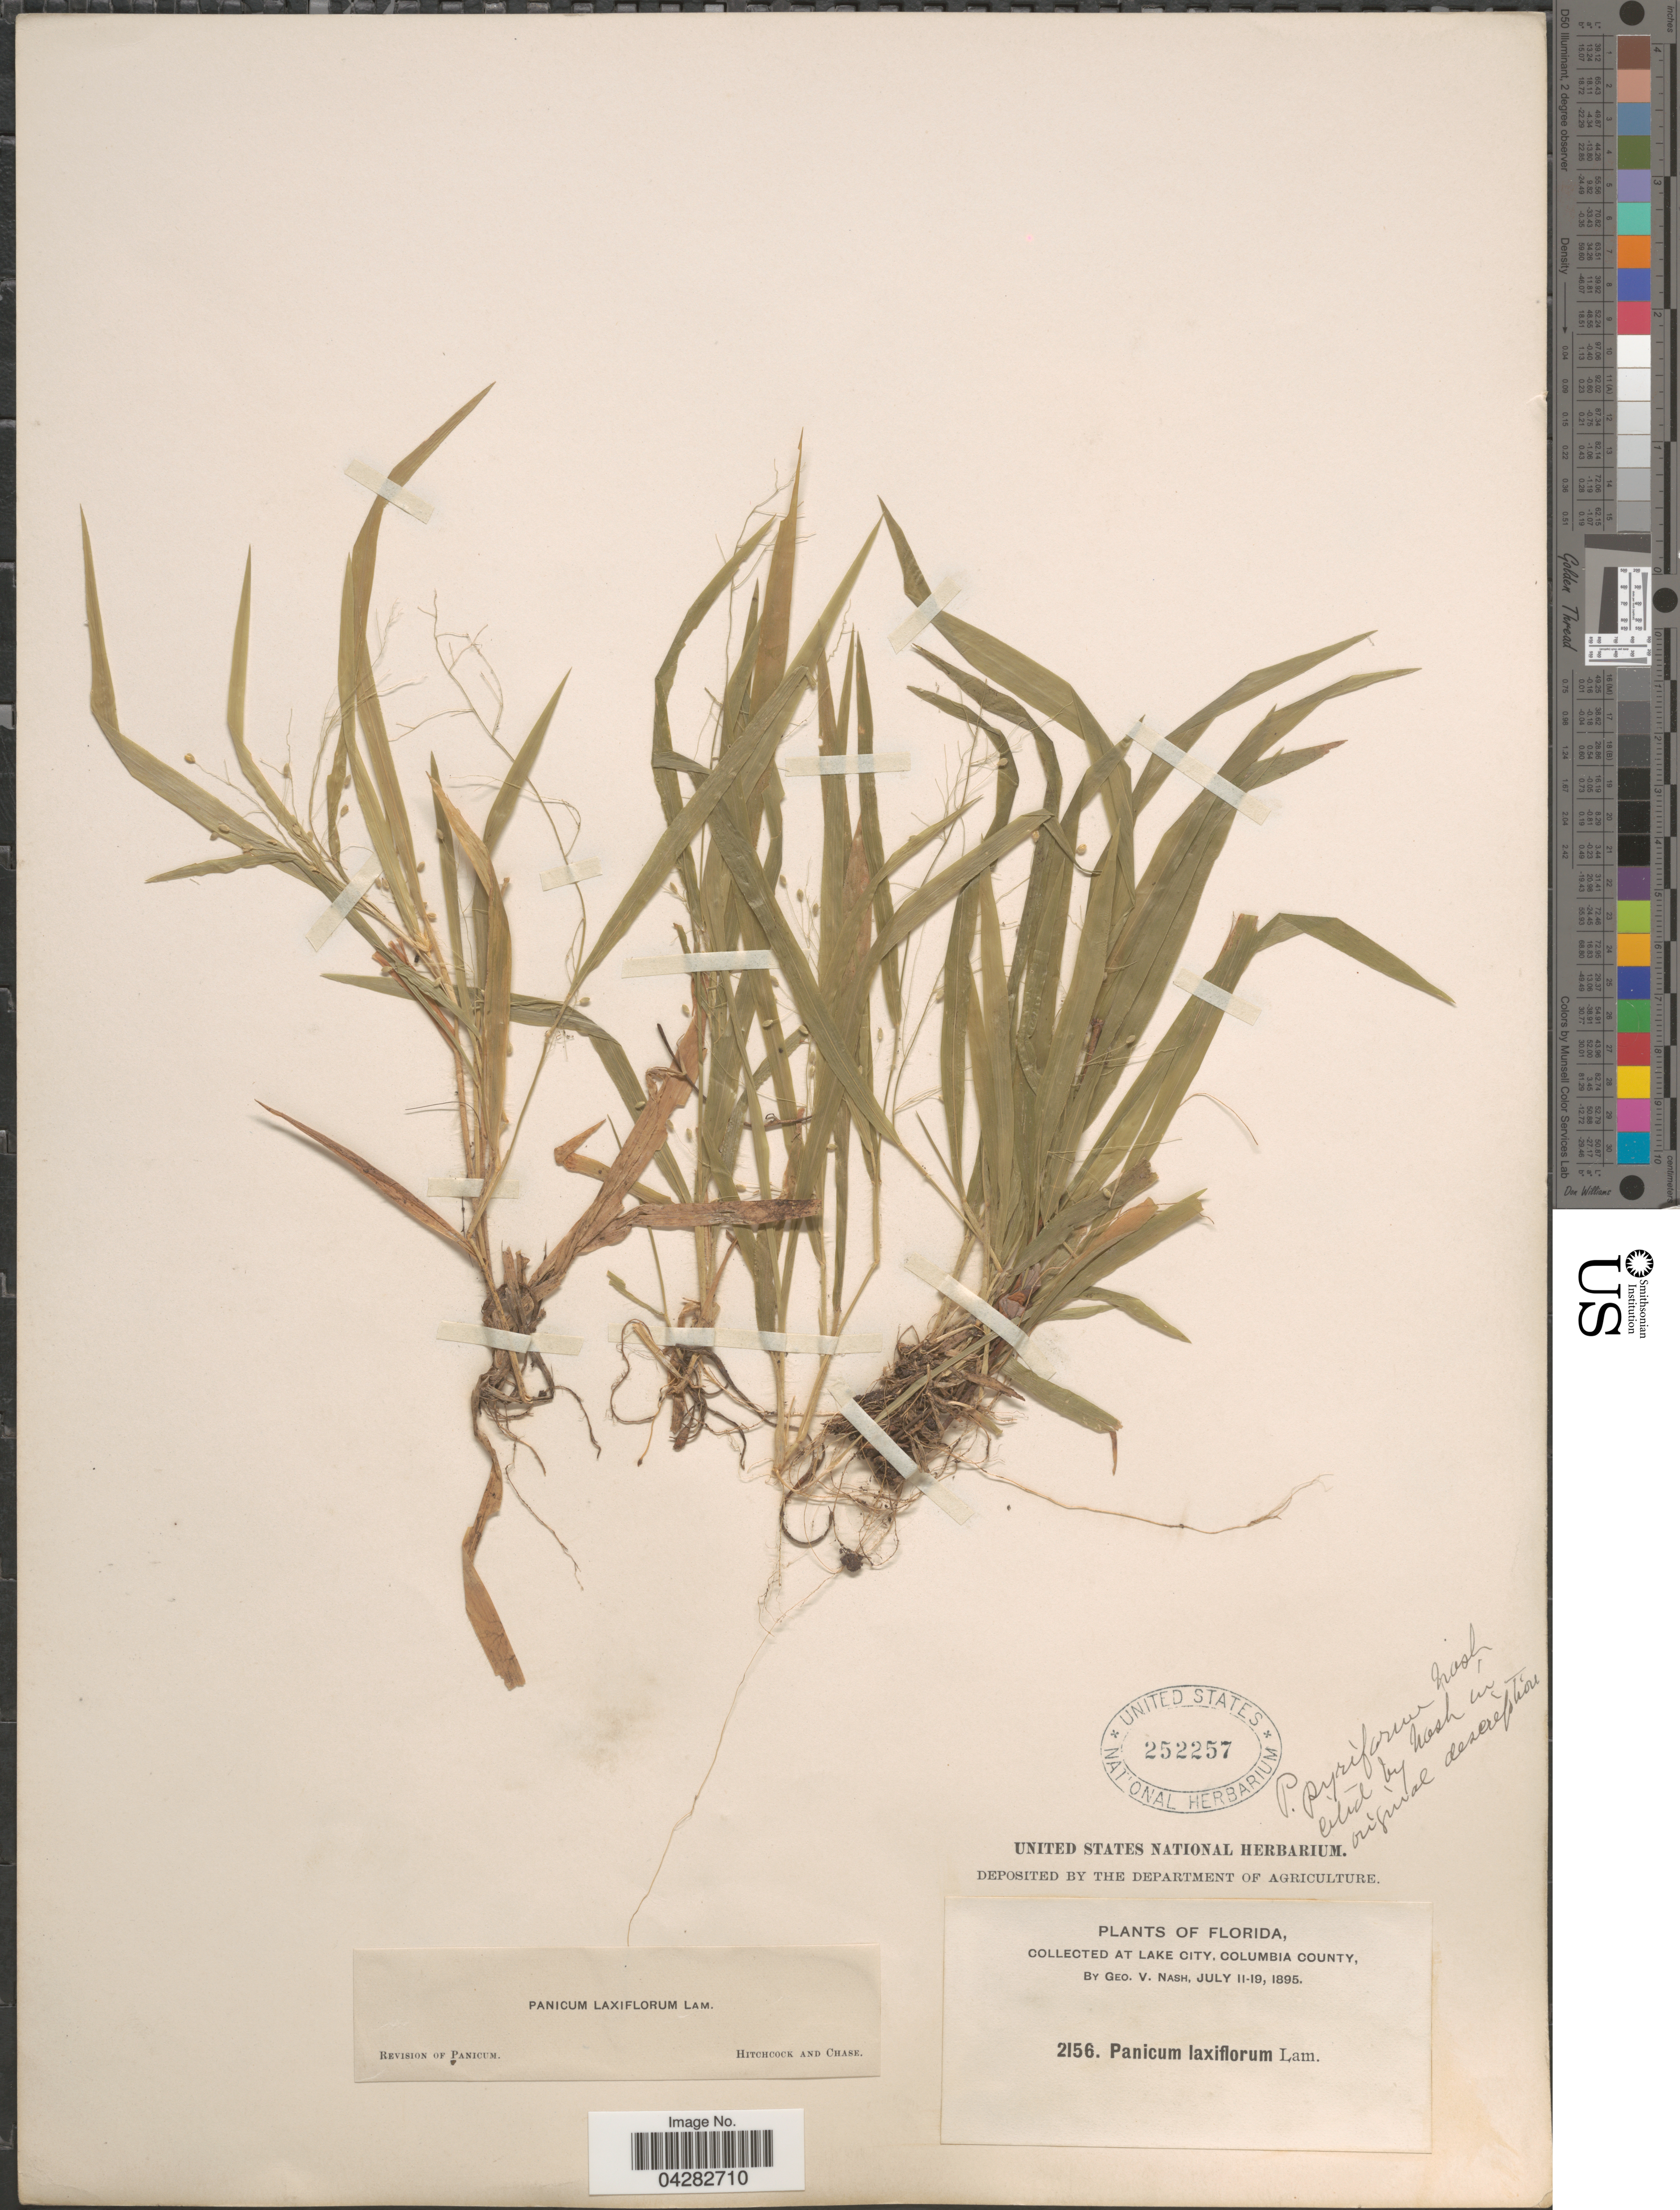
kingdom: Plantae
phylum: Tracheophyta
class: Liliopsida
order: Poales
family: Poaceae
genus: Dichanthelium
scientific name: Dichanthelium laxiflorum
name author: (Lam.) Gould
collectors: G. V. Nash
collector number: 2156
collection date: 1895-07-11/1895-07-19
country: United States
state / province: Florida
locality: At Lake City, Columbia County.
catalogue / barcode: US 252257